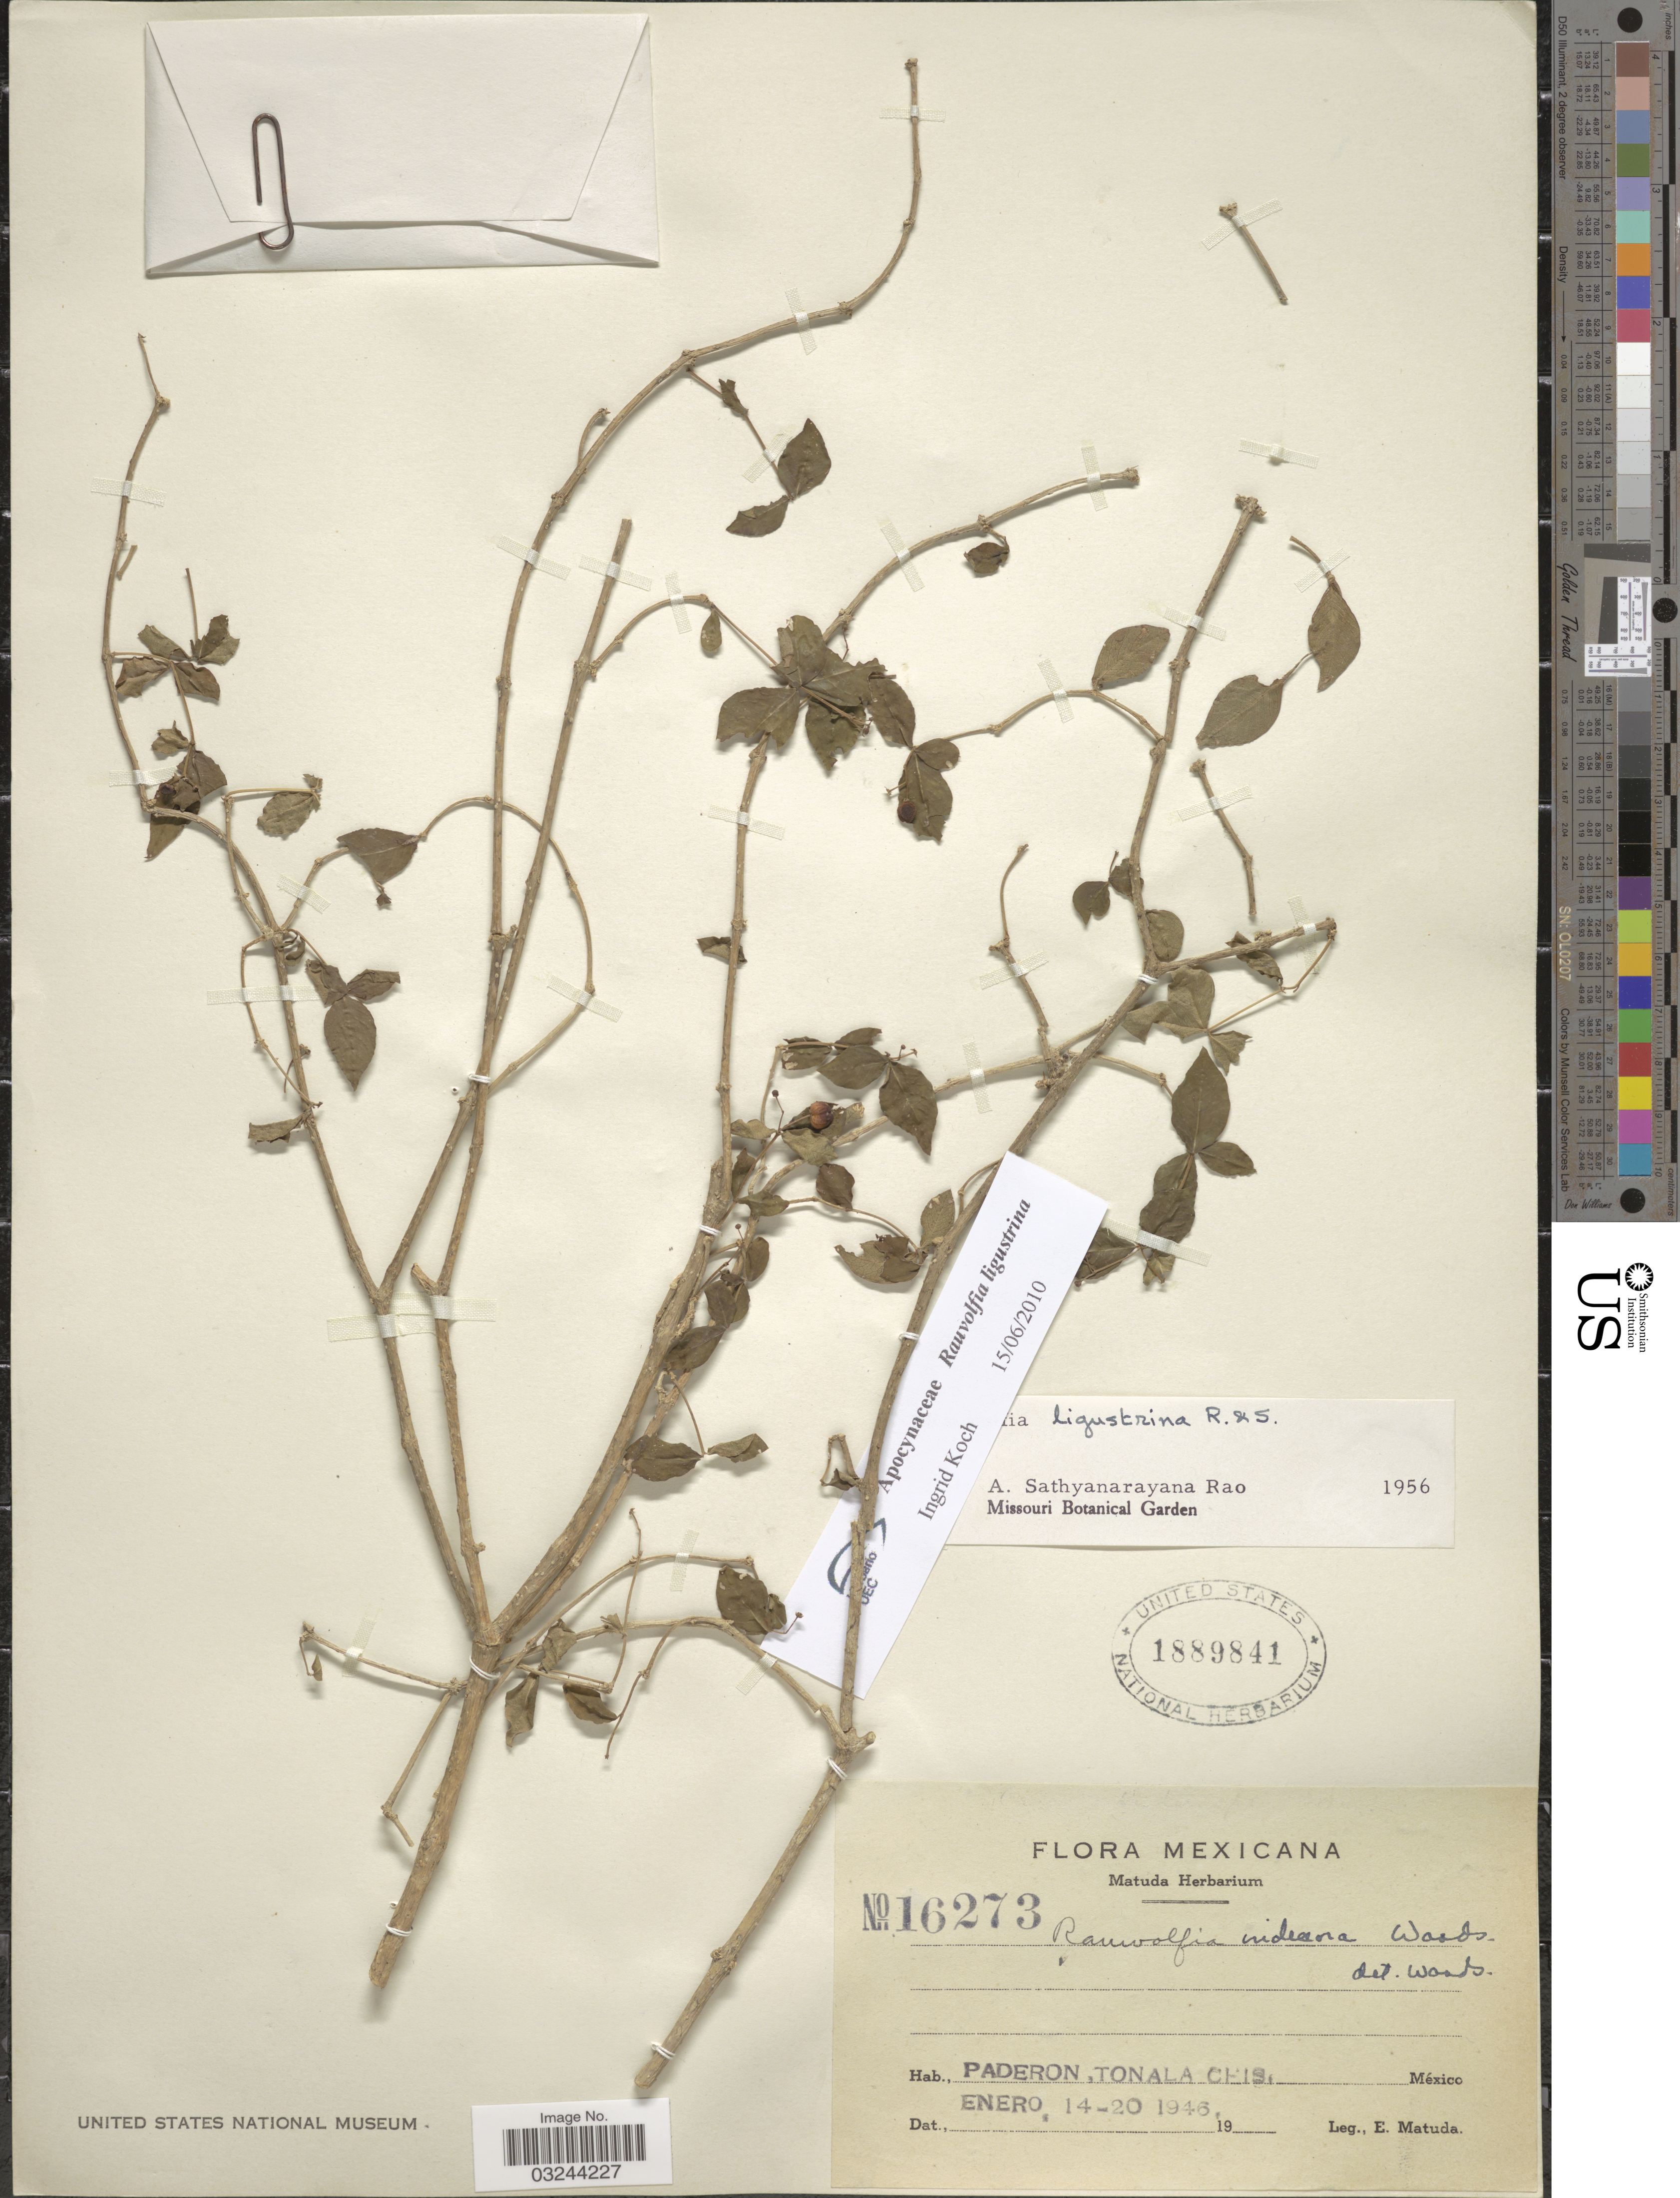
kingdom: Plantae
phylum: Tracheophyta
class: Magnoliopsida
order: Gentianales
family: Apocynaceae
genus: Rauvolfia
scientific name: Rauvolfia ligustrina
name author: Willd. ex Roem. & Schult.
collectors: E. Matuda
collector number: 16273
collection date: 1946-01-14/1946-01-20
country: Mexico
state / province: Chiapas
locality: Paderon, Tonala Chis.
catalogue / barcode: US 1889841